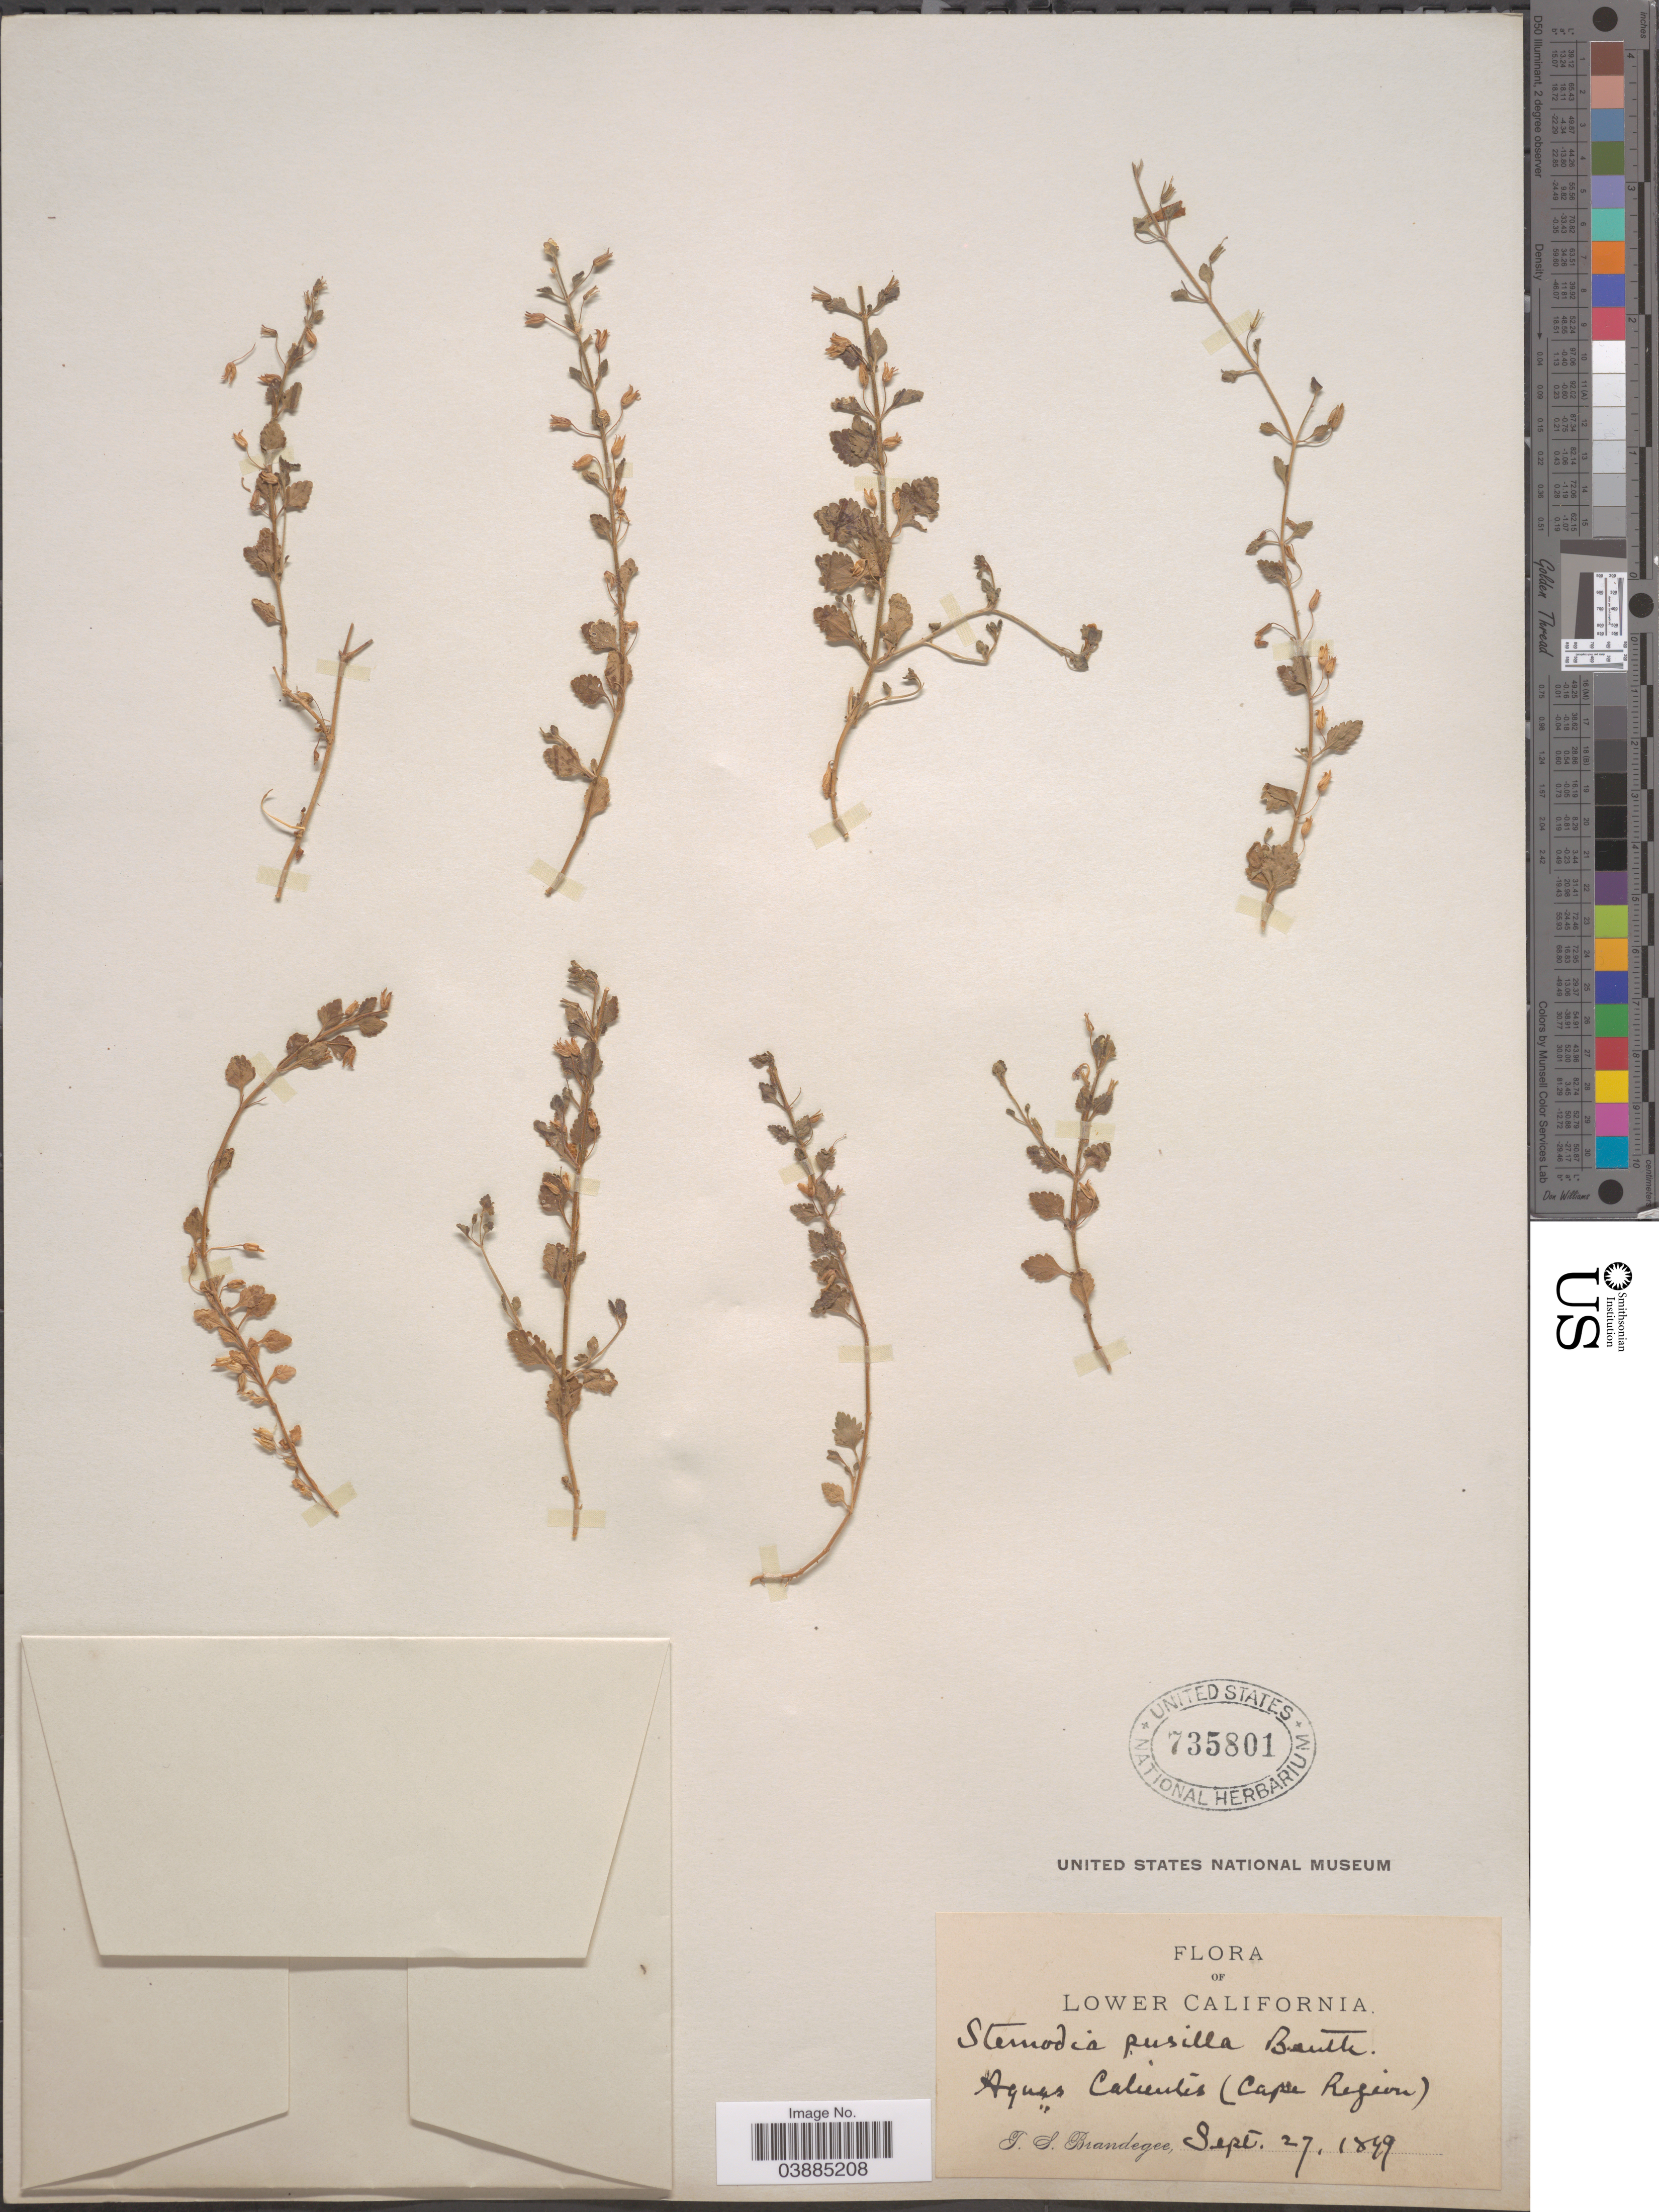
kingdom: Plantae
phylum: Tracheophyta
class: Magnoliopsida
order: Lamiales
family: Plantaginaceae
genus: Stemodia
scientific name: Stemodia pusilla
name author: Benth.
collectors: T. S. Brandegee (herbarium)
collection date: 1849-09-27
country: Mexico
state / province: Baja California Norte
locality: Lower California. Aguas Calientes (Cape Region).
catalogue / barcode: US 735801